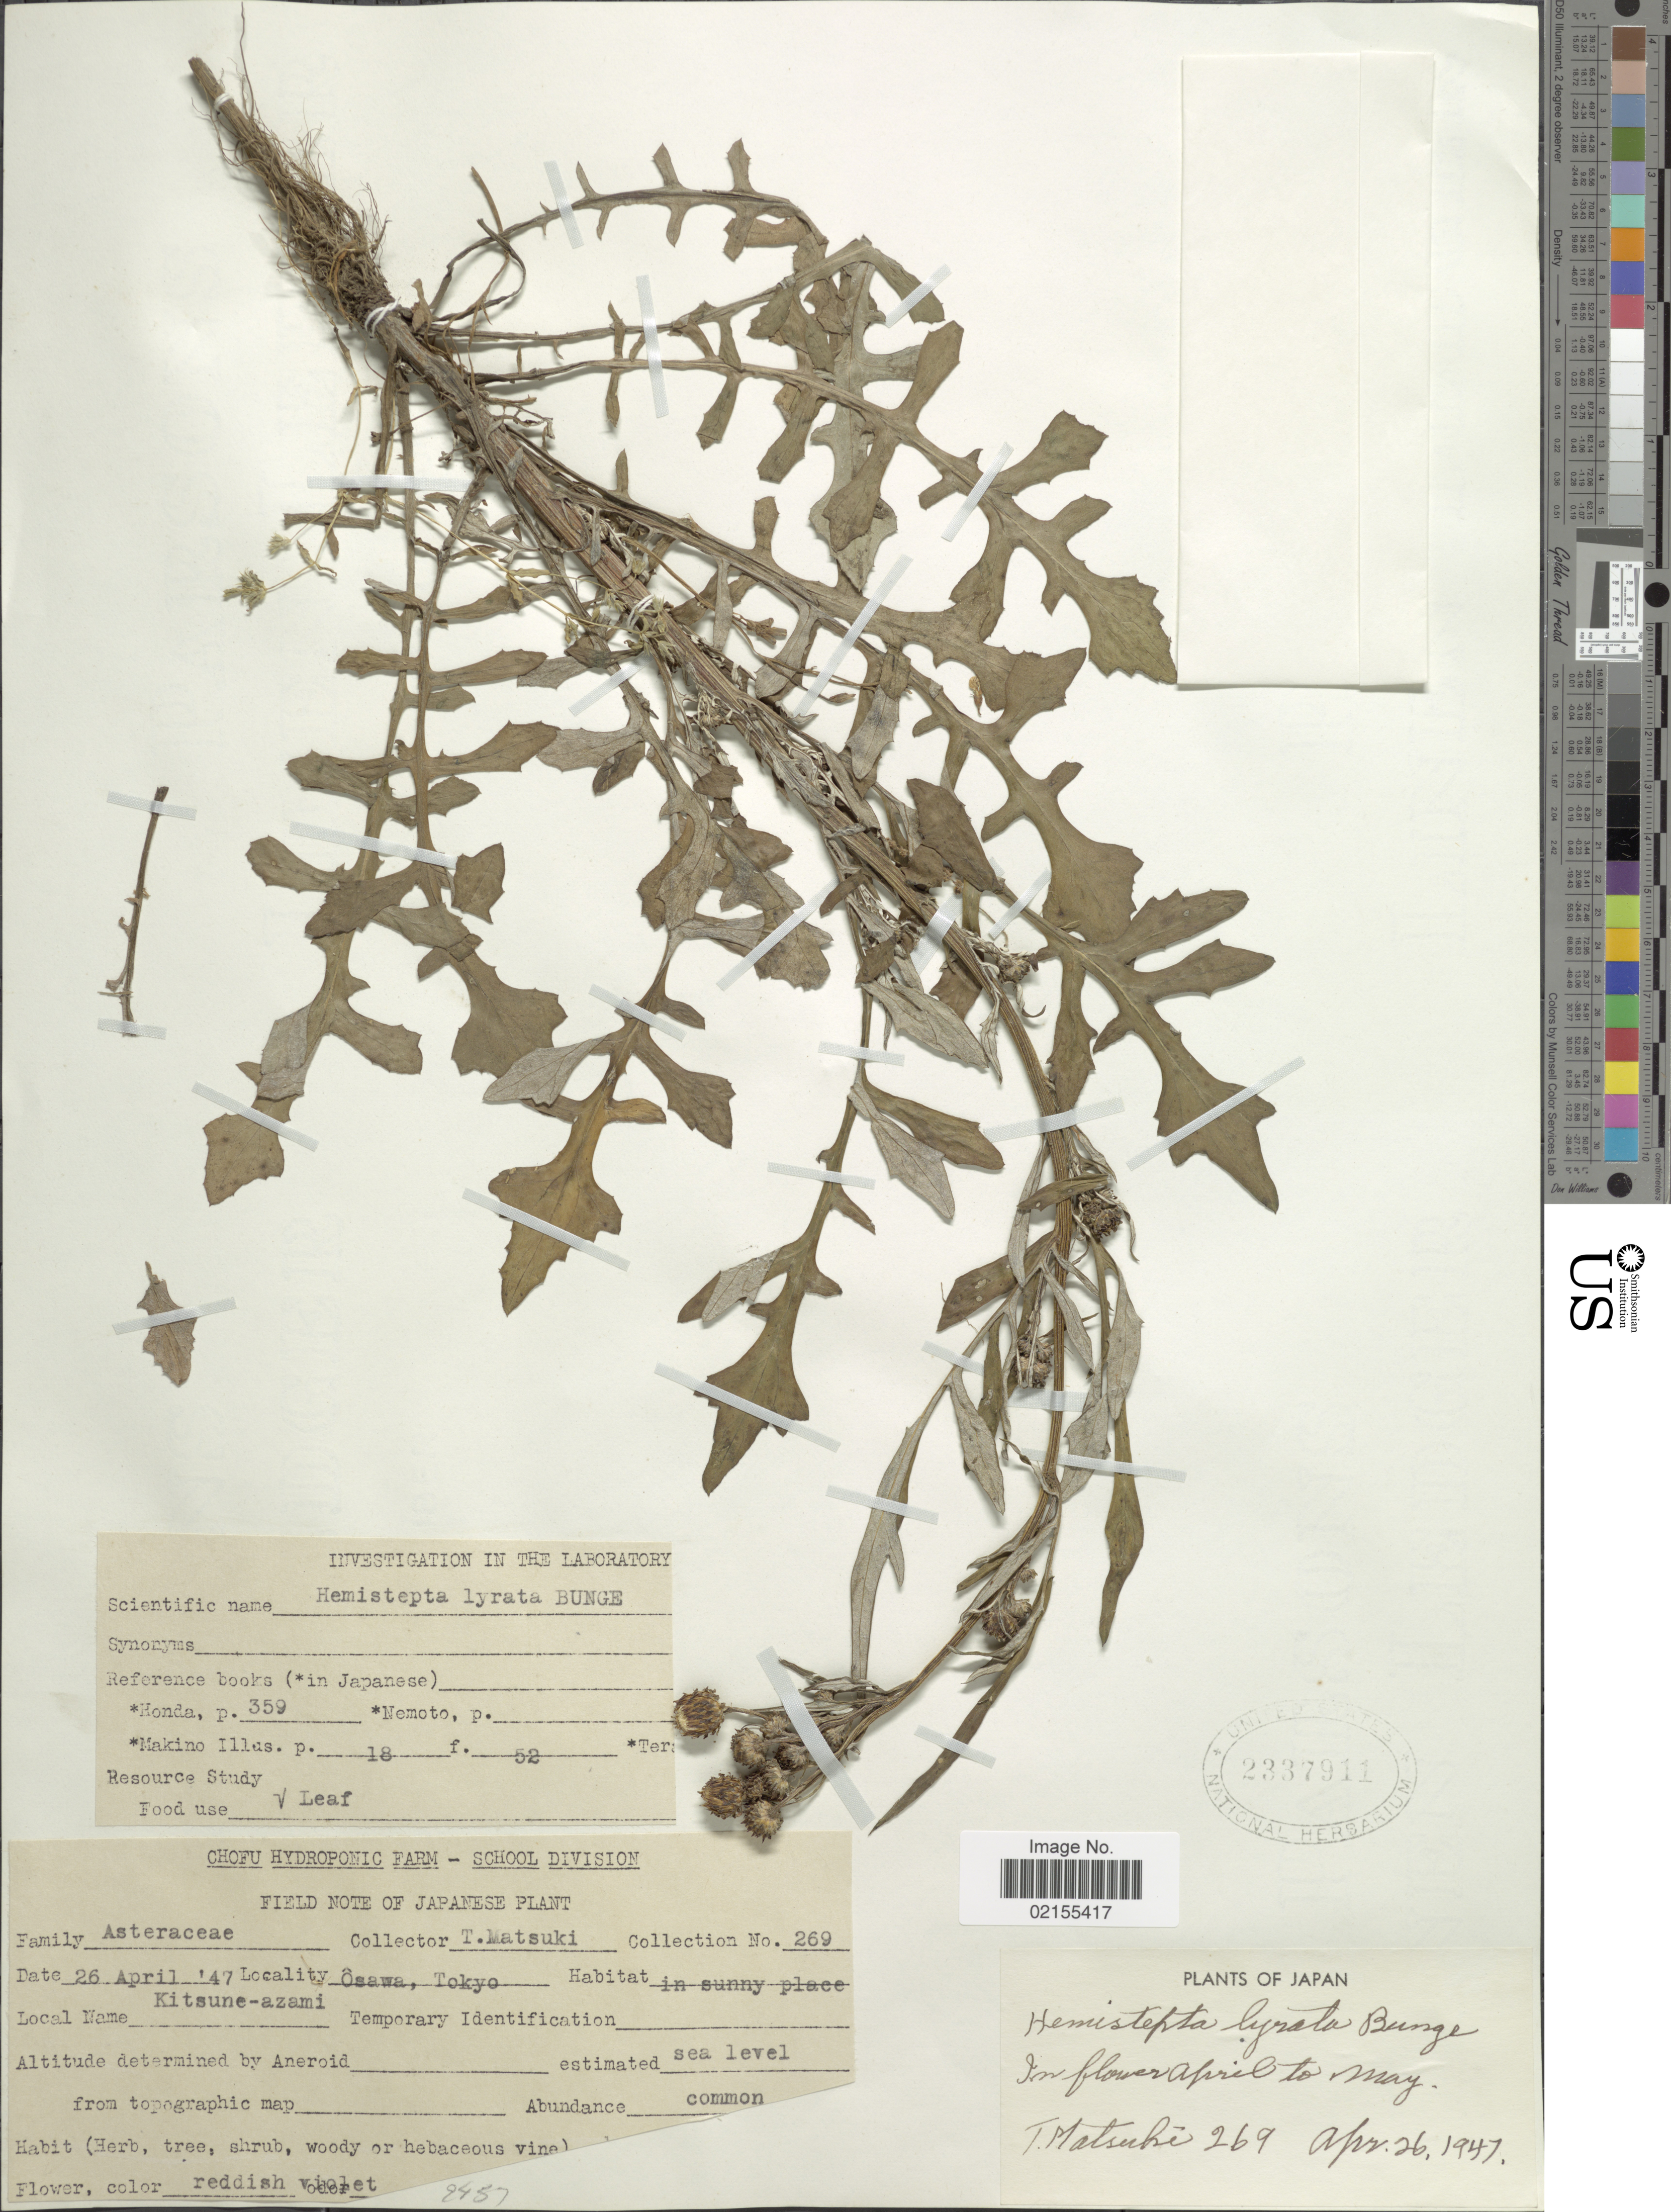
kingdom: Plantae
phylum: Tracheophyta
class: Magnoliopsida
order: Asterales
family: Asteraceae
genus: Hemistepta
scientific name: Hemistepta lyrata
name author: Bunge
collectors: T. Matsuki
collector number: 269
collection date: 1947-04-26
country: Japan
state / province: Tokyo, Federal City of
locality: Osawa, Tokyo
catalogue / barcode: US 2337911